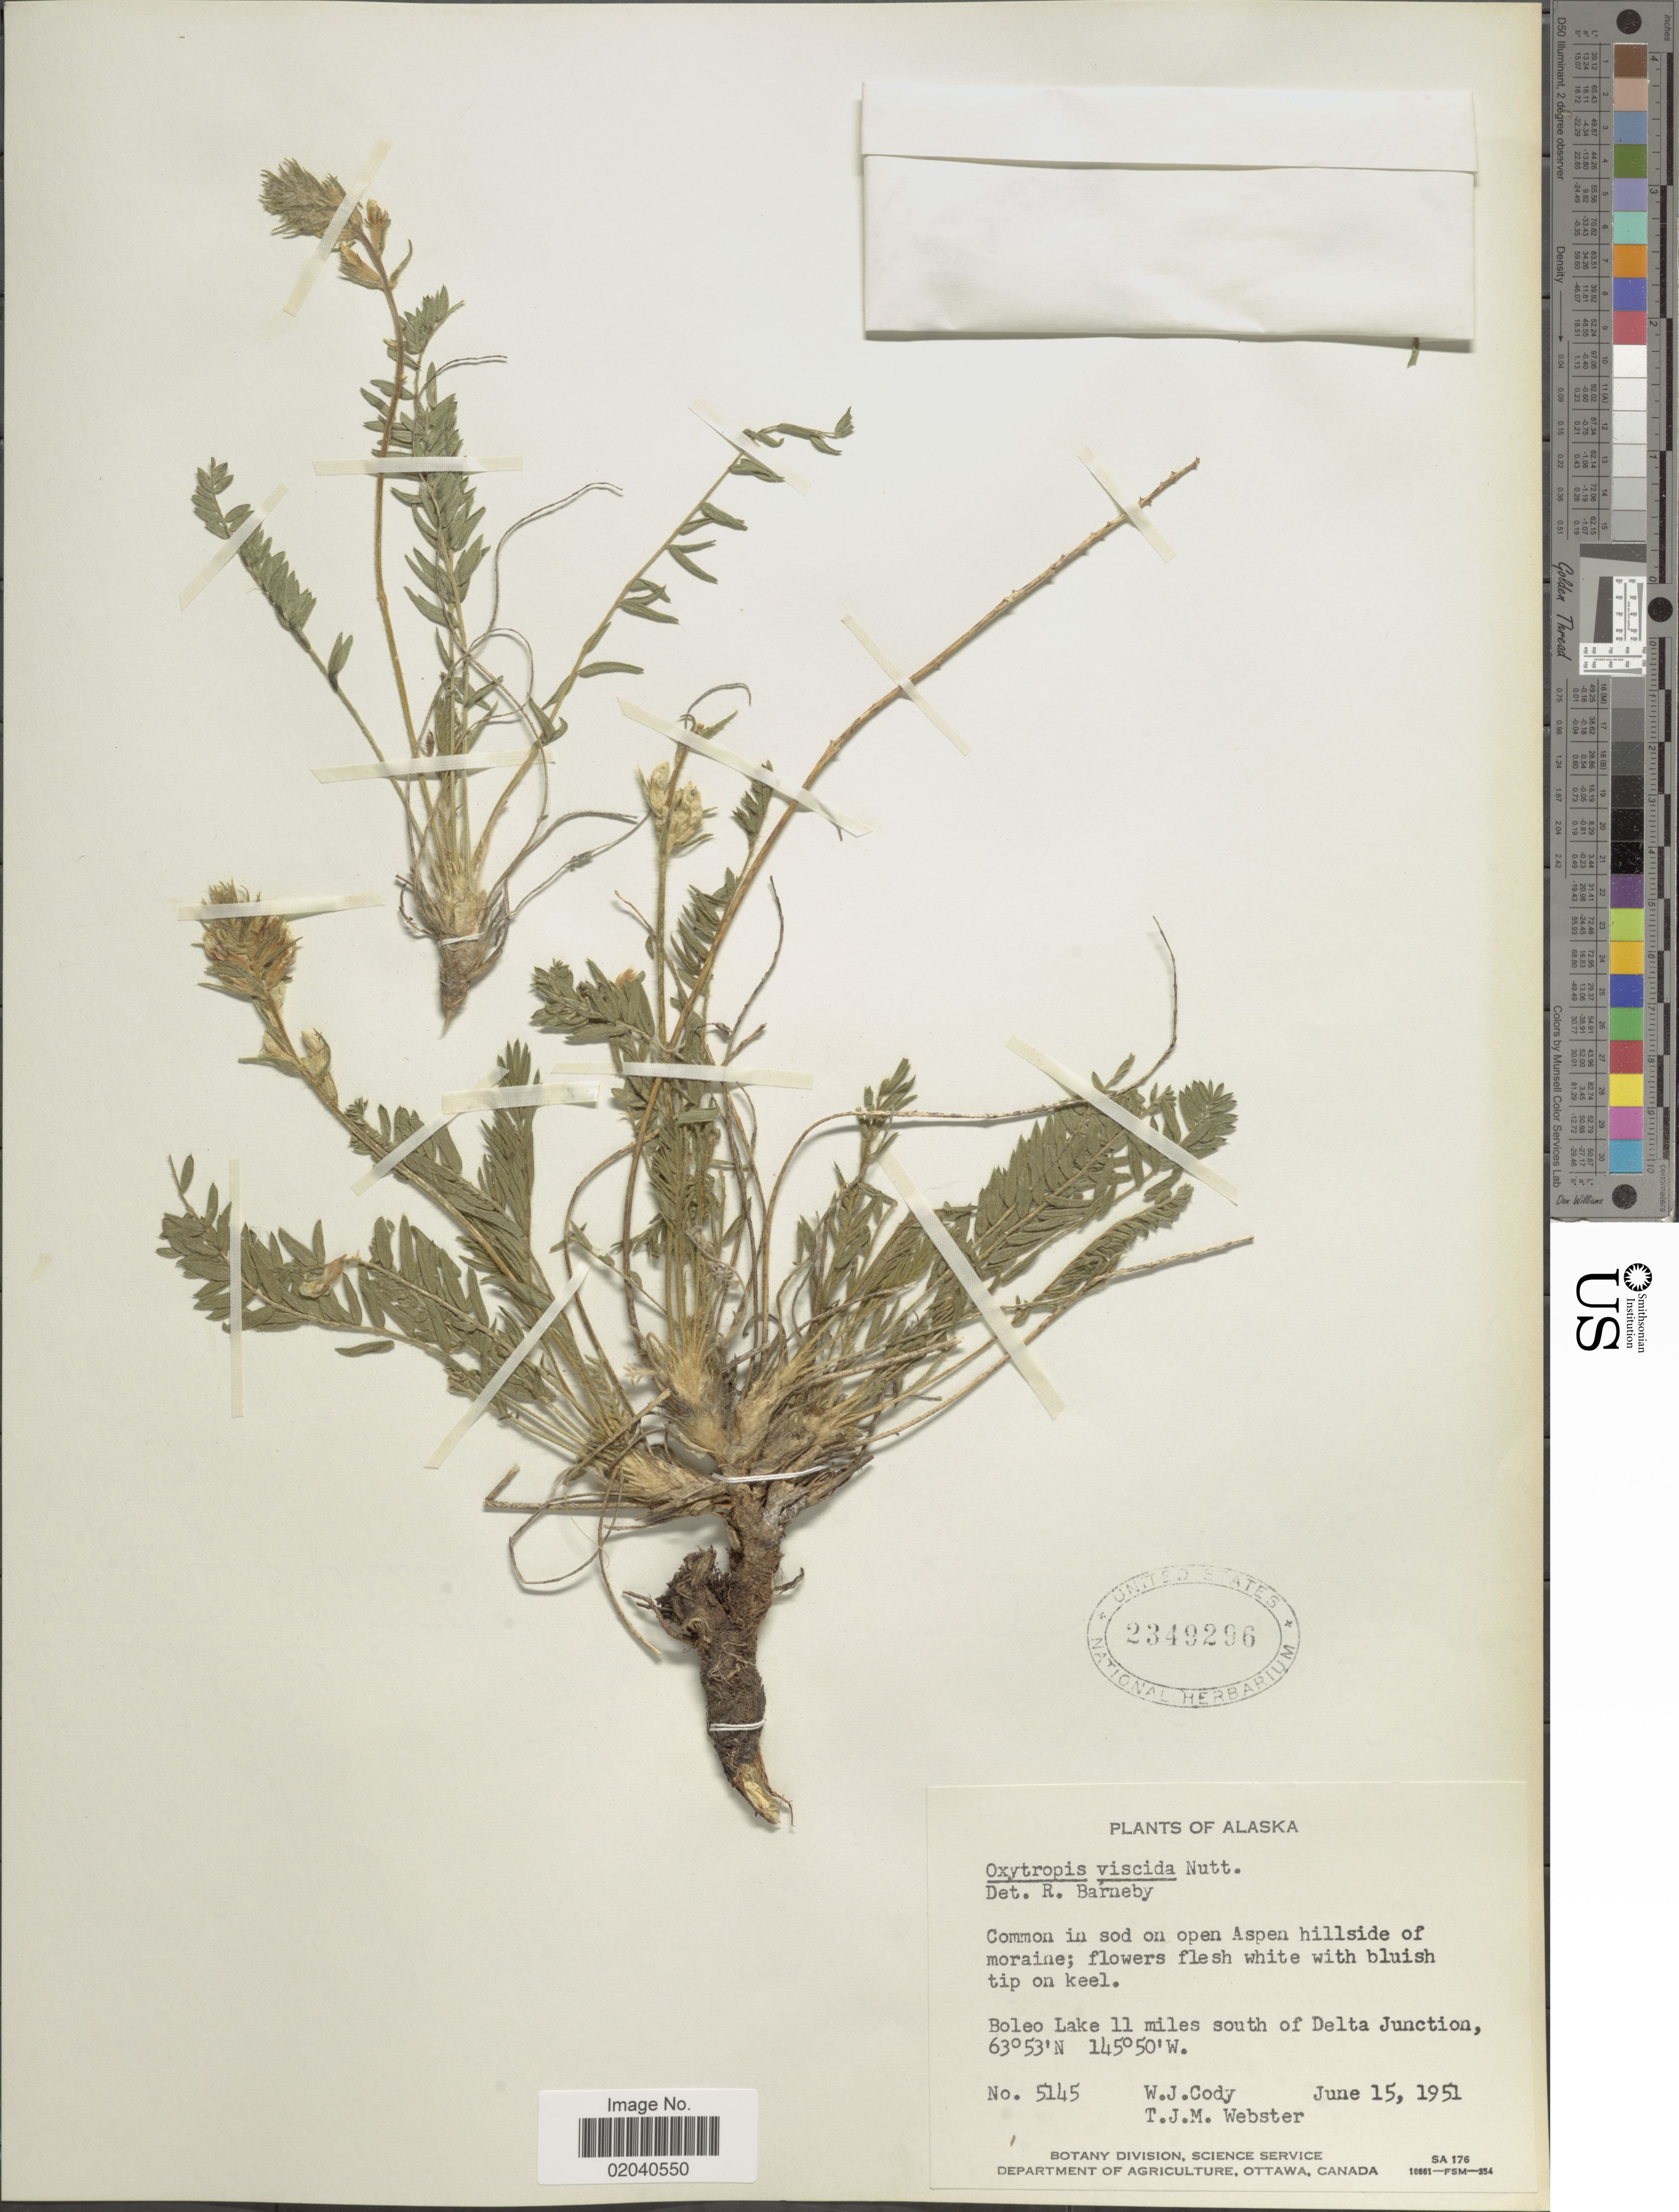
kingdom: Plantae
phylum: Tracheophyta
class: Magnoliopsida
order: Fabales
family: Fabaceae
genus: Oxytropis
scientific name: Oxytropis viscida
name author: Nutt.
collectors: W. Cody & T. J. Webster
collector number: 5145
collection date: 1951-06-15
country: United States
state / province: Alaska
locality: Boleo Lake 11 miles south of Delta Junction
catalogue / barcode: US 2349296